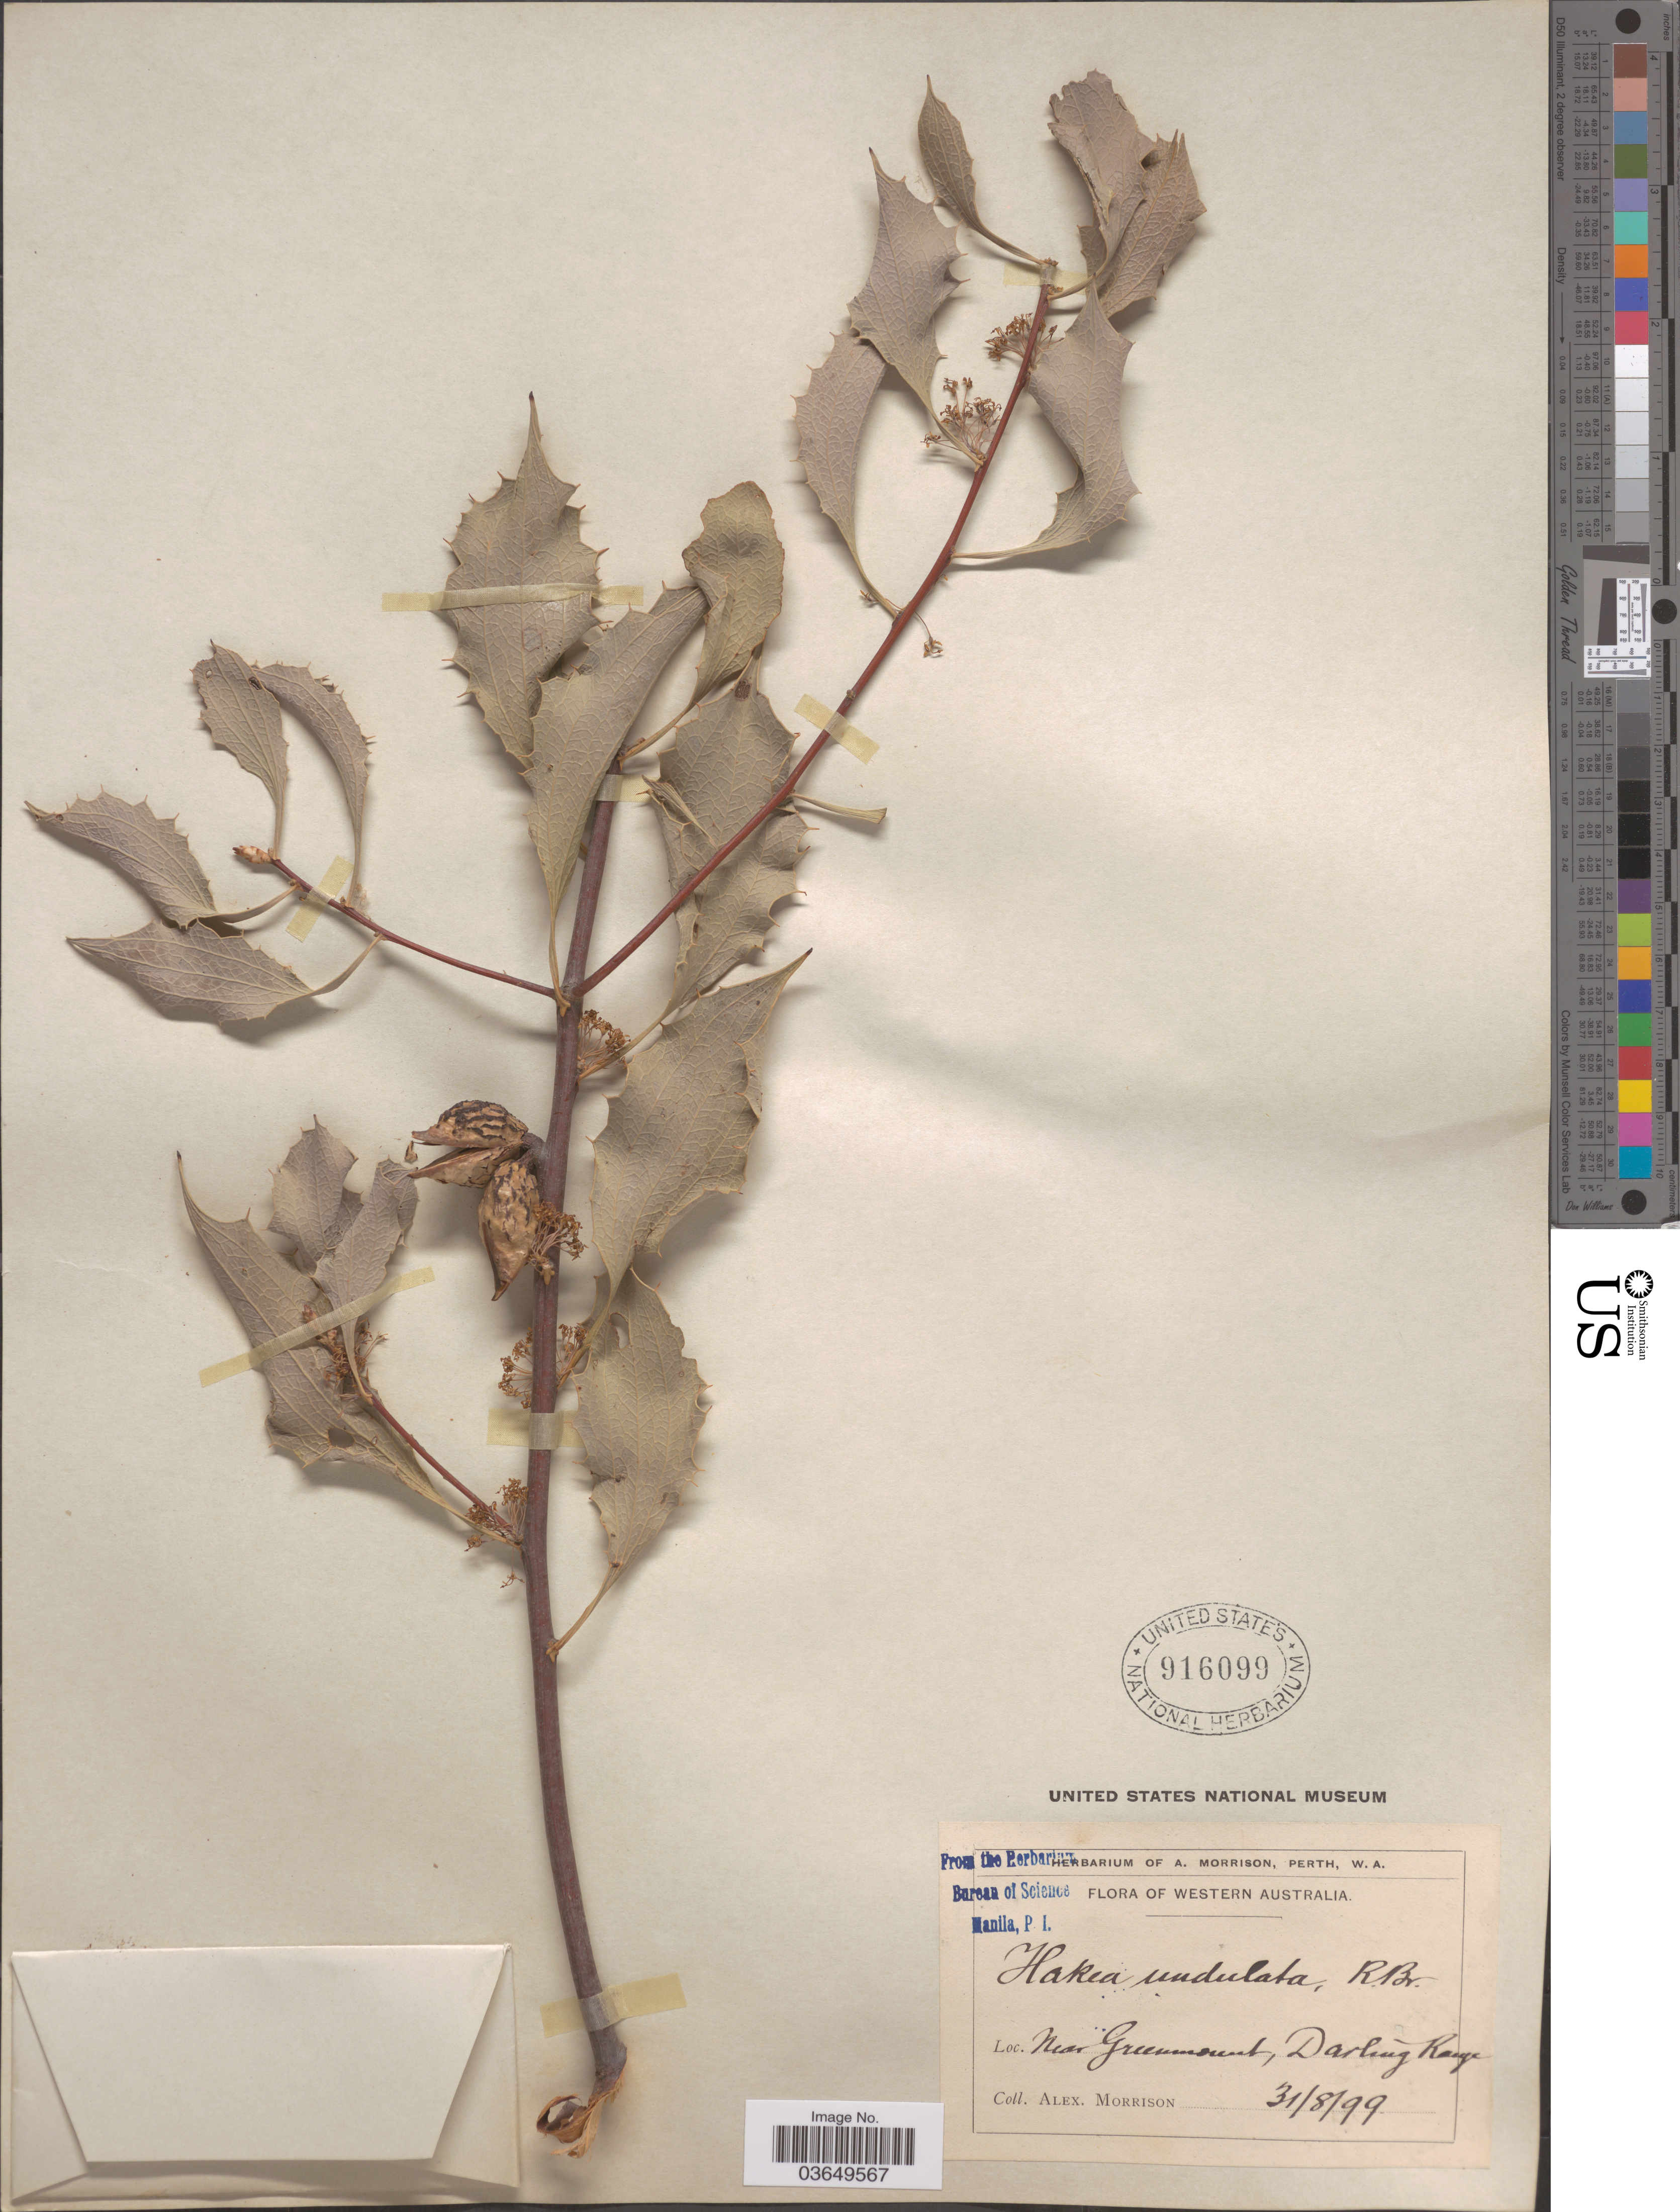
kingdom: Plantae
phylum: Tracheophyta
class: Magnoliopsida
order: Proteales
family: Proteaceae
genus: Hakea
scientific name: Hakea undulata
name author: R. Br.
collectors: A. Morrison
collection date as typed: Transcribed d/m/y: 31/8/99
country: Australia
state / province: Western Australia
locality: Near Greenmount, Darling Range.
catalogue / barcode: US 916099